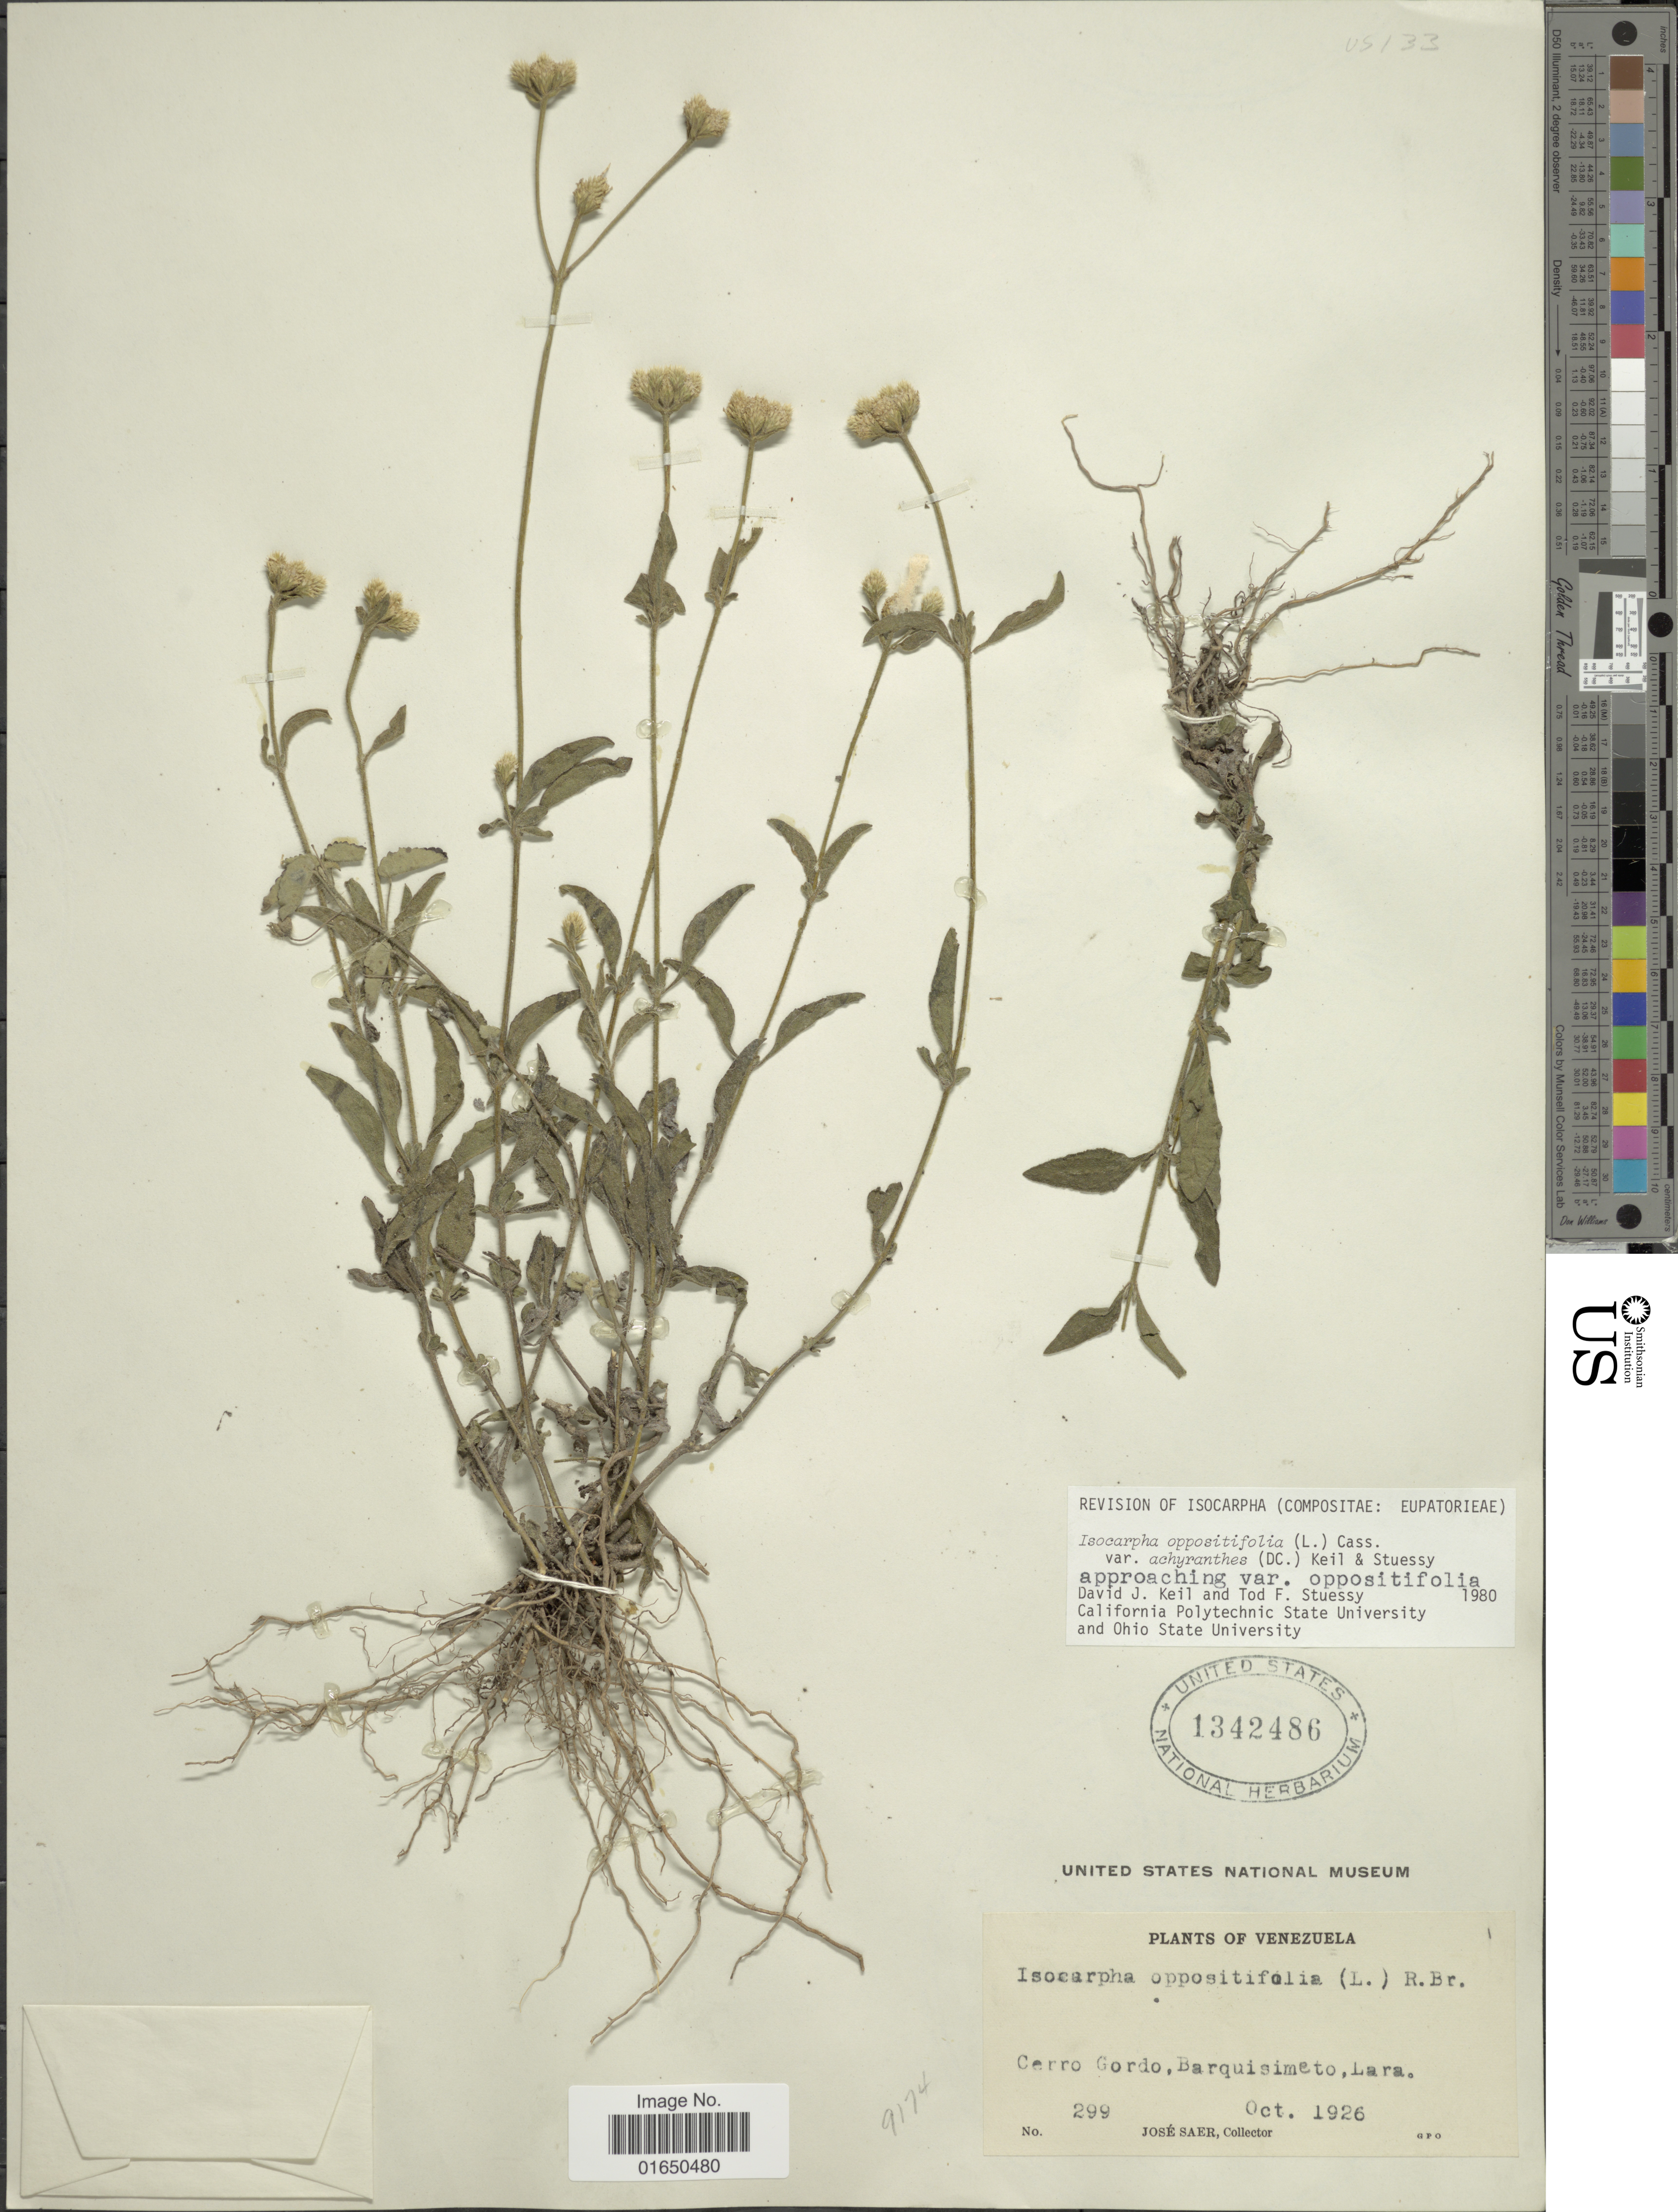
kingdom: Plantae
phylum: Tracheophyta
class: Magnoliopsida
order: Asterales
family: Asteraceae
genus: Isocarpha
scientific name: Isocarpha oppositifolia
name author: (L.) Cass.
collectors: J. Saer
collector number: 299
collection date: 1926-10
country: Venezuela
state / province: Lara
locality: Cerro Gordo, Barquisimento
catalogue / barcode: US 1342486